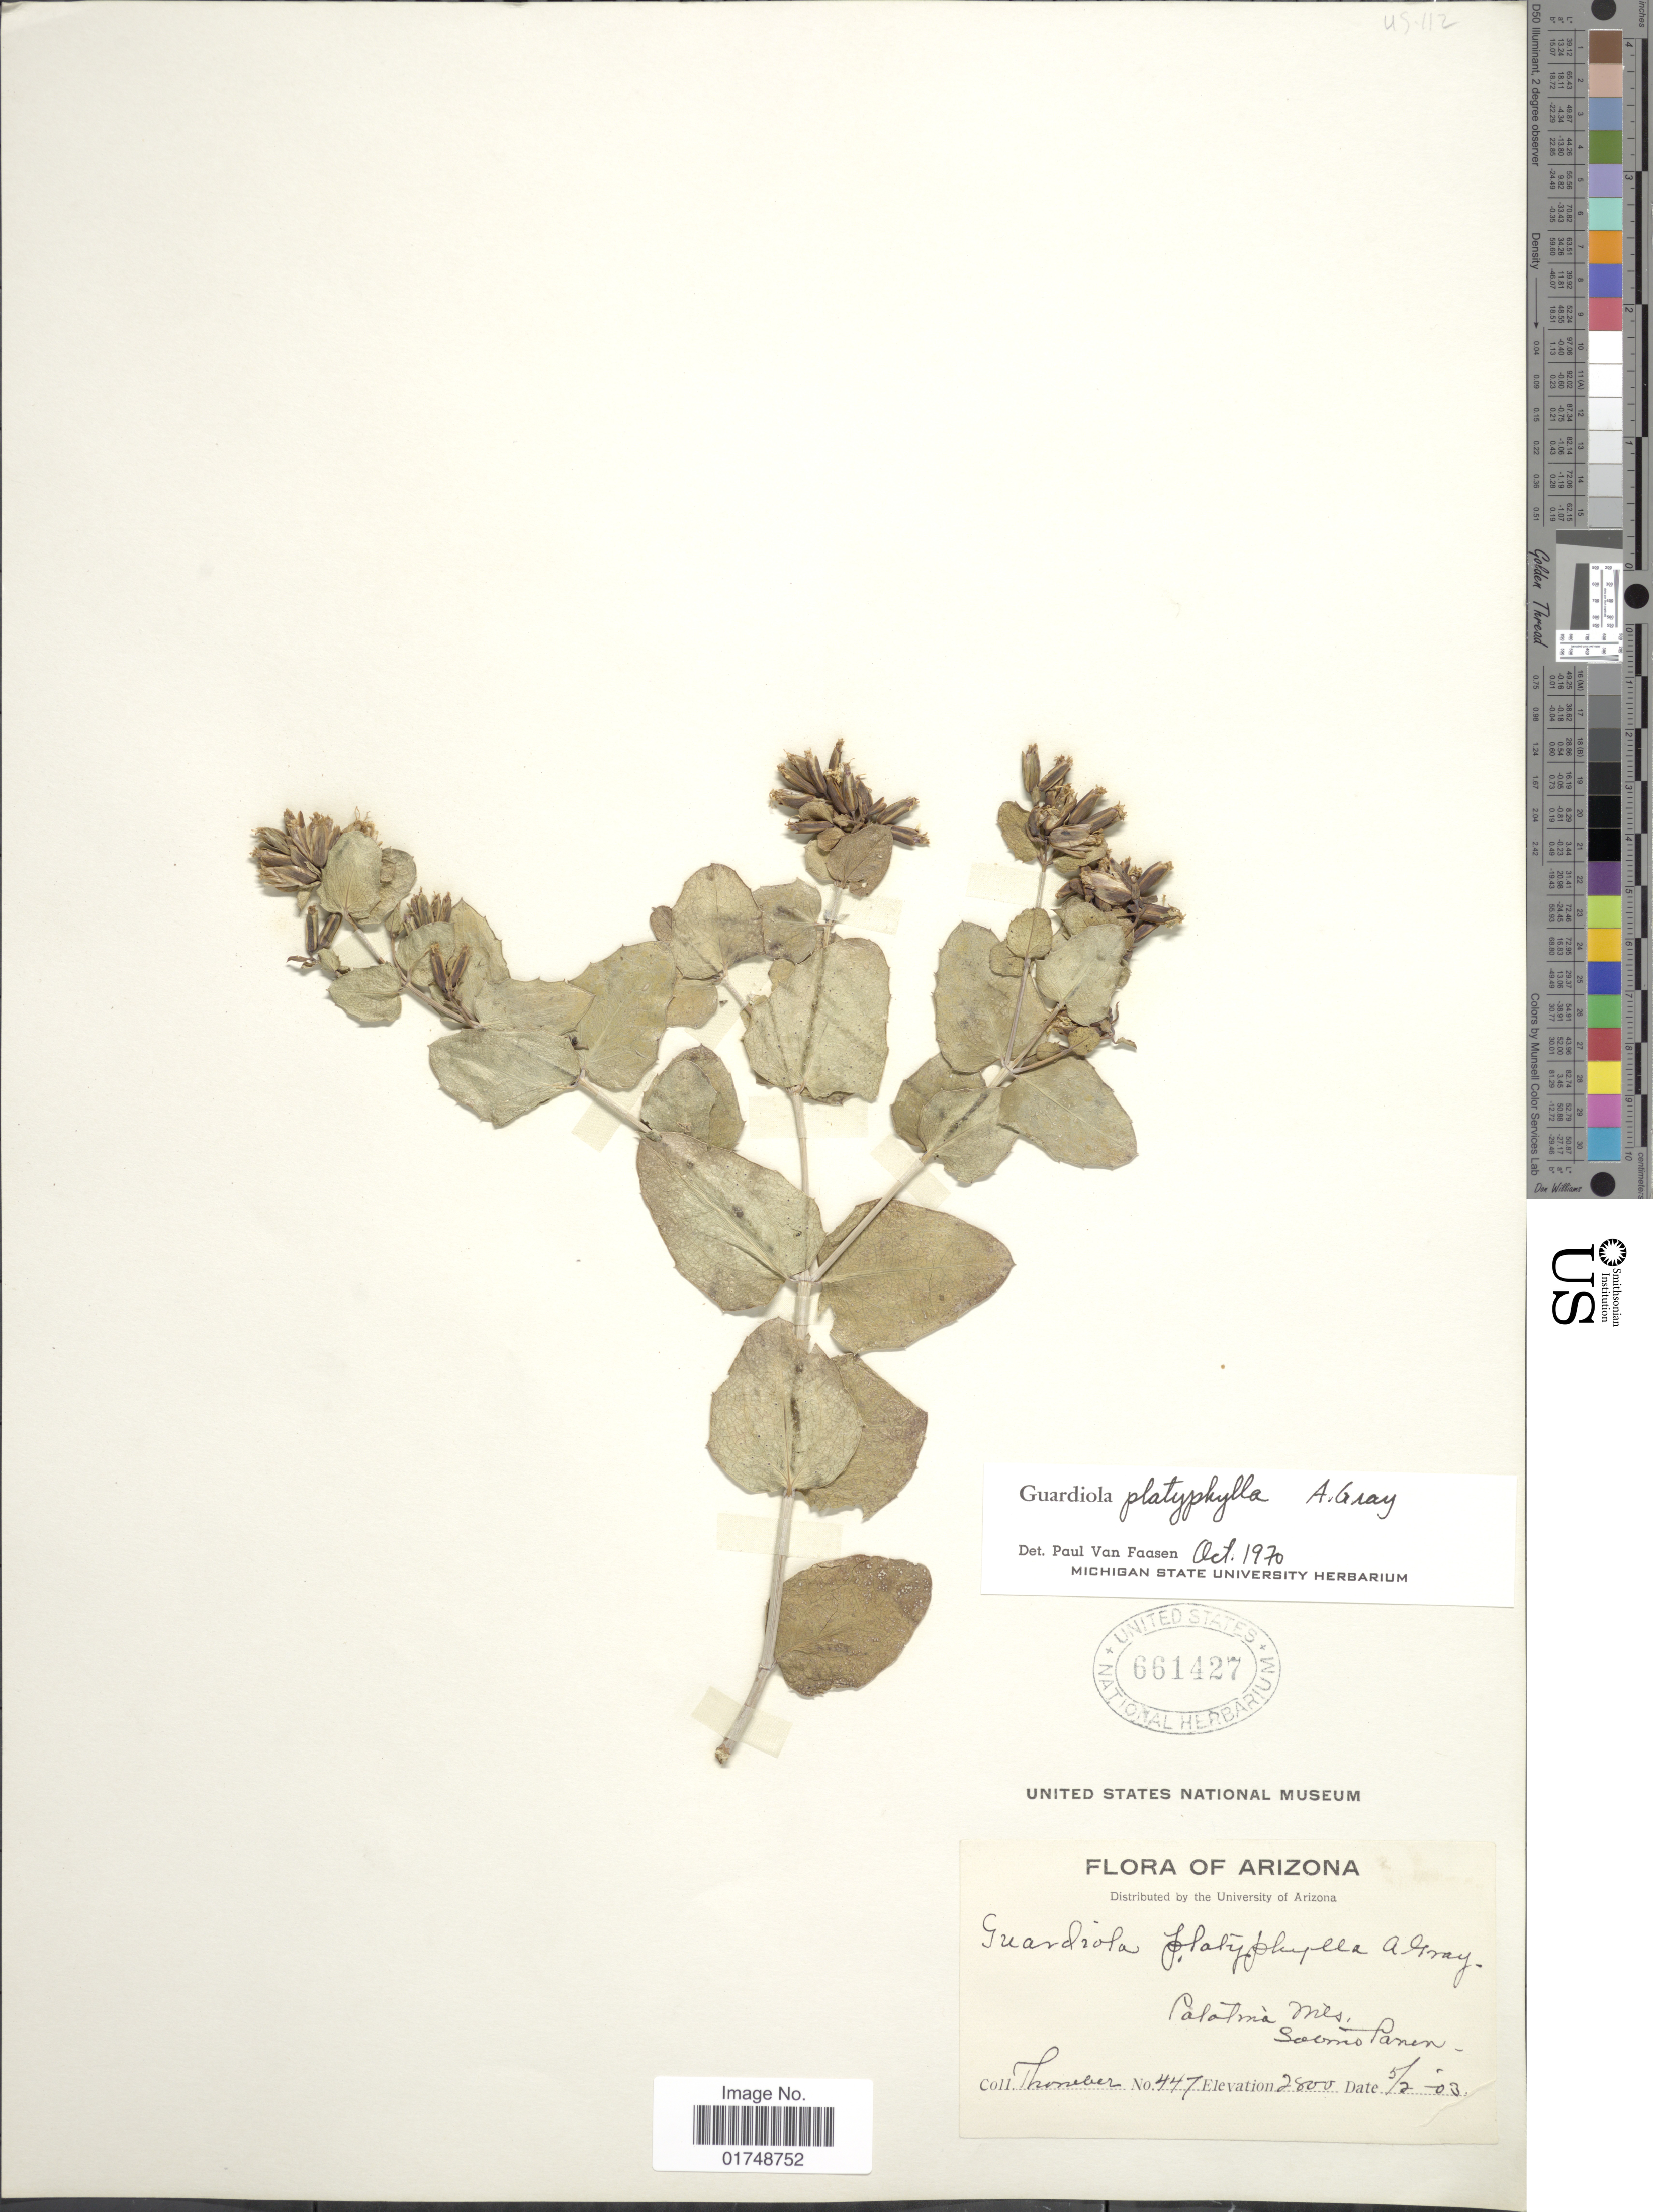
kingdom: Plantae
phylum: Tracheophyta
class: Magnoliopsida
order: Asterales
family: Asteraceae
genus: Guardiola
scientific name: Guardiola platyphylla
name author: A. Gray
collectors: J. Thornber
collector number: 447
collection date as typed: Transcribed d/m/y: 2/5/03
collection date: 1903-05-02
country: United States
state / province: Arizona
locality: Catalina Mts. Sabino Canon (Canyon).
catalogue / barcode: US 661427